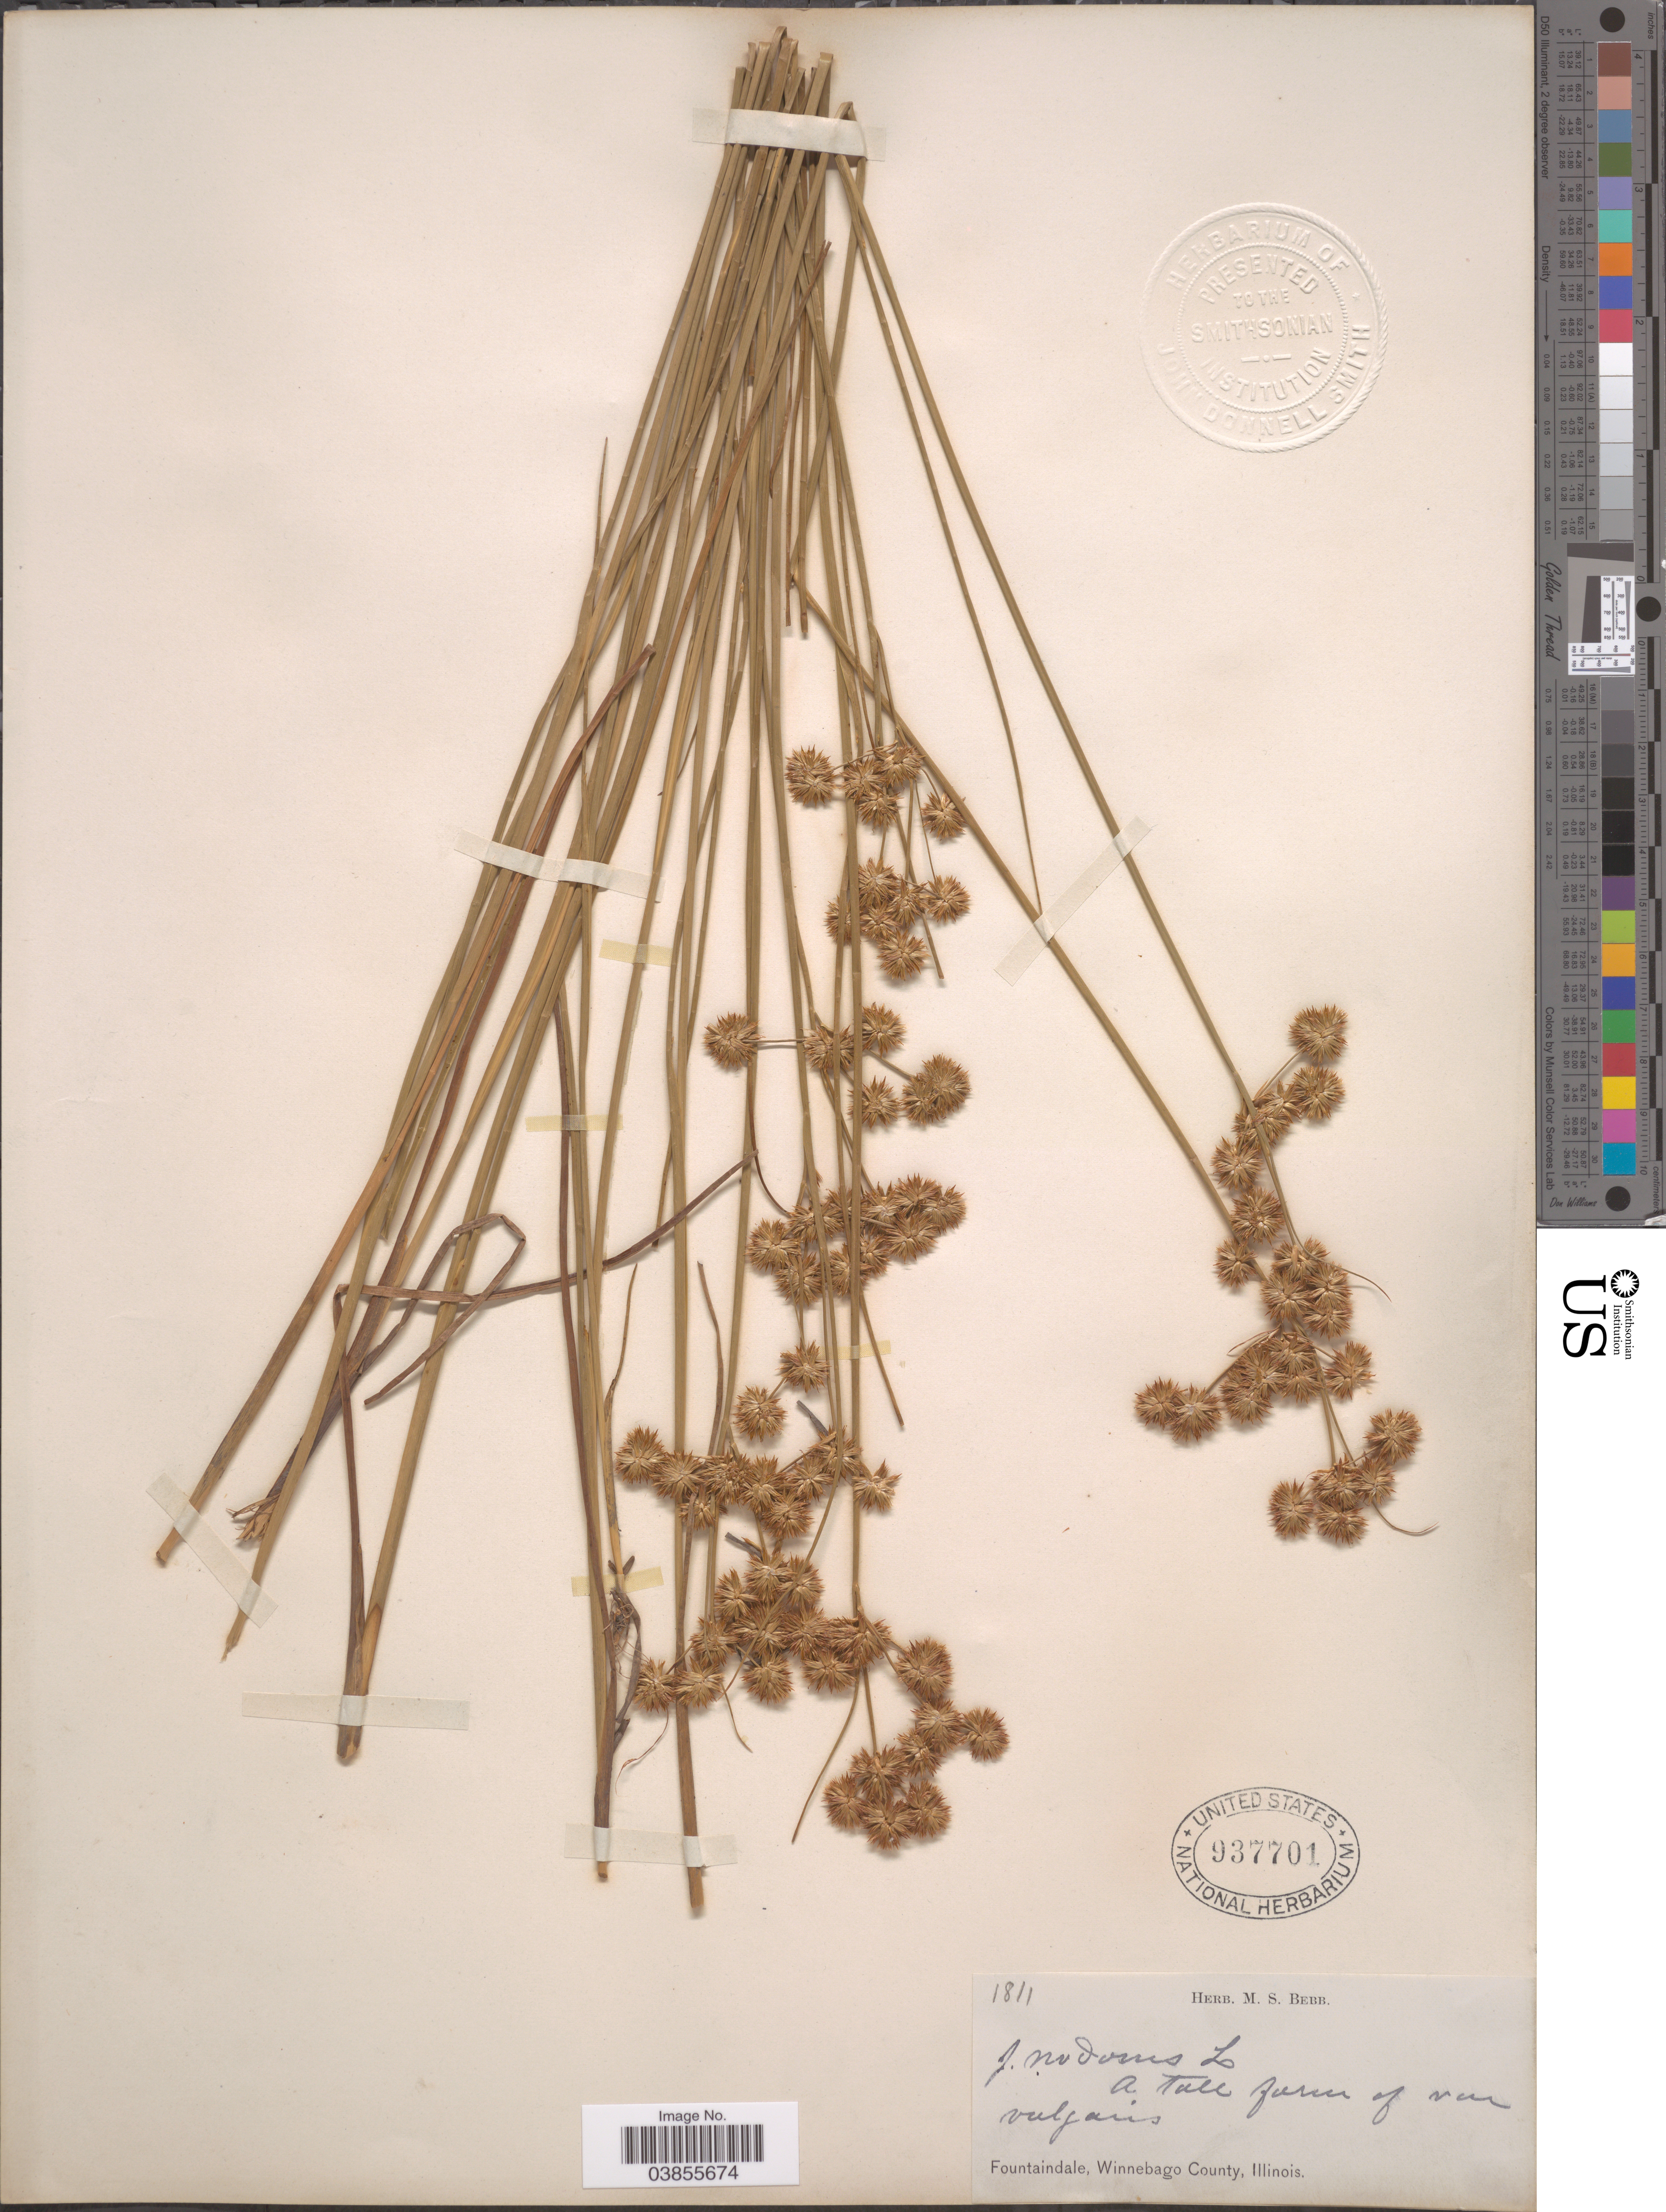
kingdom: Plantae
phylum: Tracheophyta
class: Liliopsida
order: Poales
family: Juncaceae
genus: Juncus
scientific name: Juncus nodosus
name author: L.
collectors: ex Herb. M. S. Bebb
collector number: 1811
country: United States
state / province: Illinois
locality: Fountaindale, Winnebago County.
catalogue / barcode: US 937701